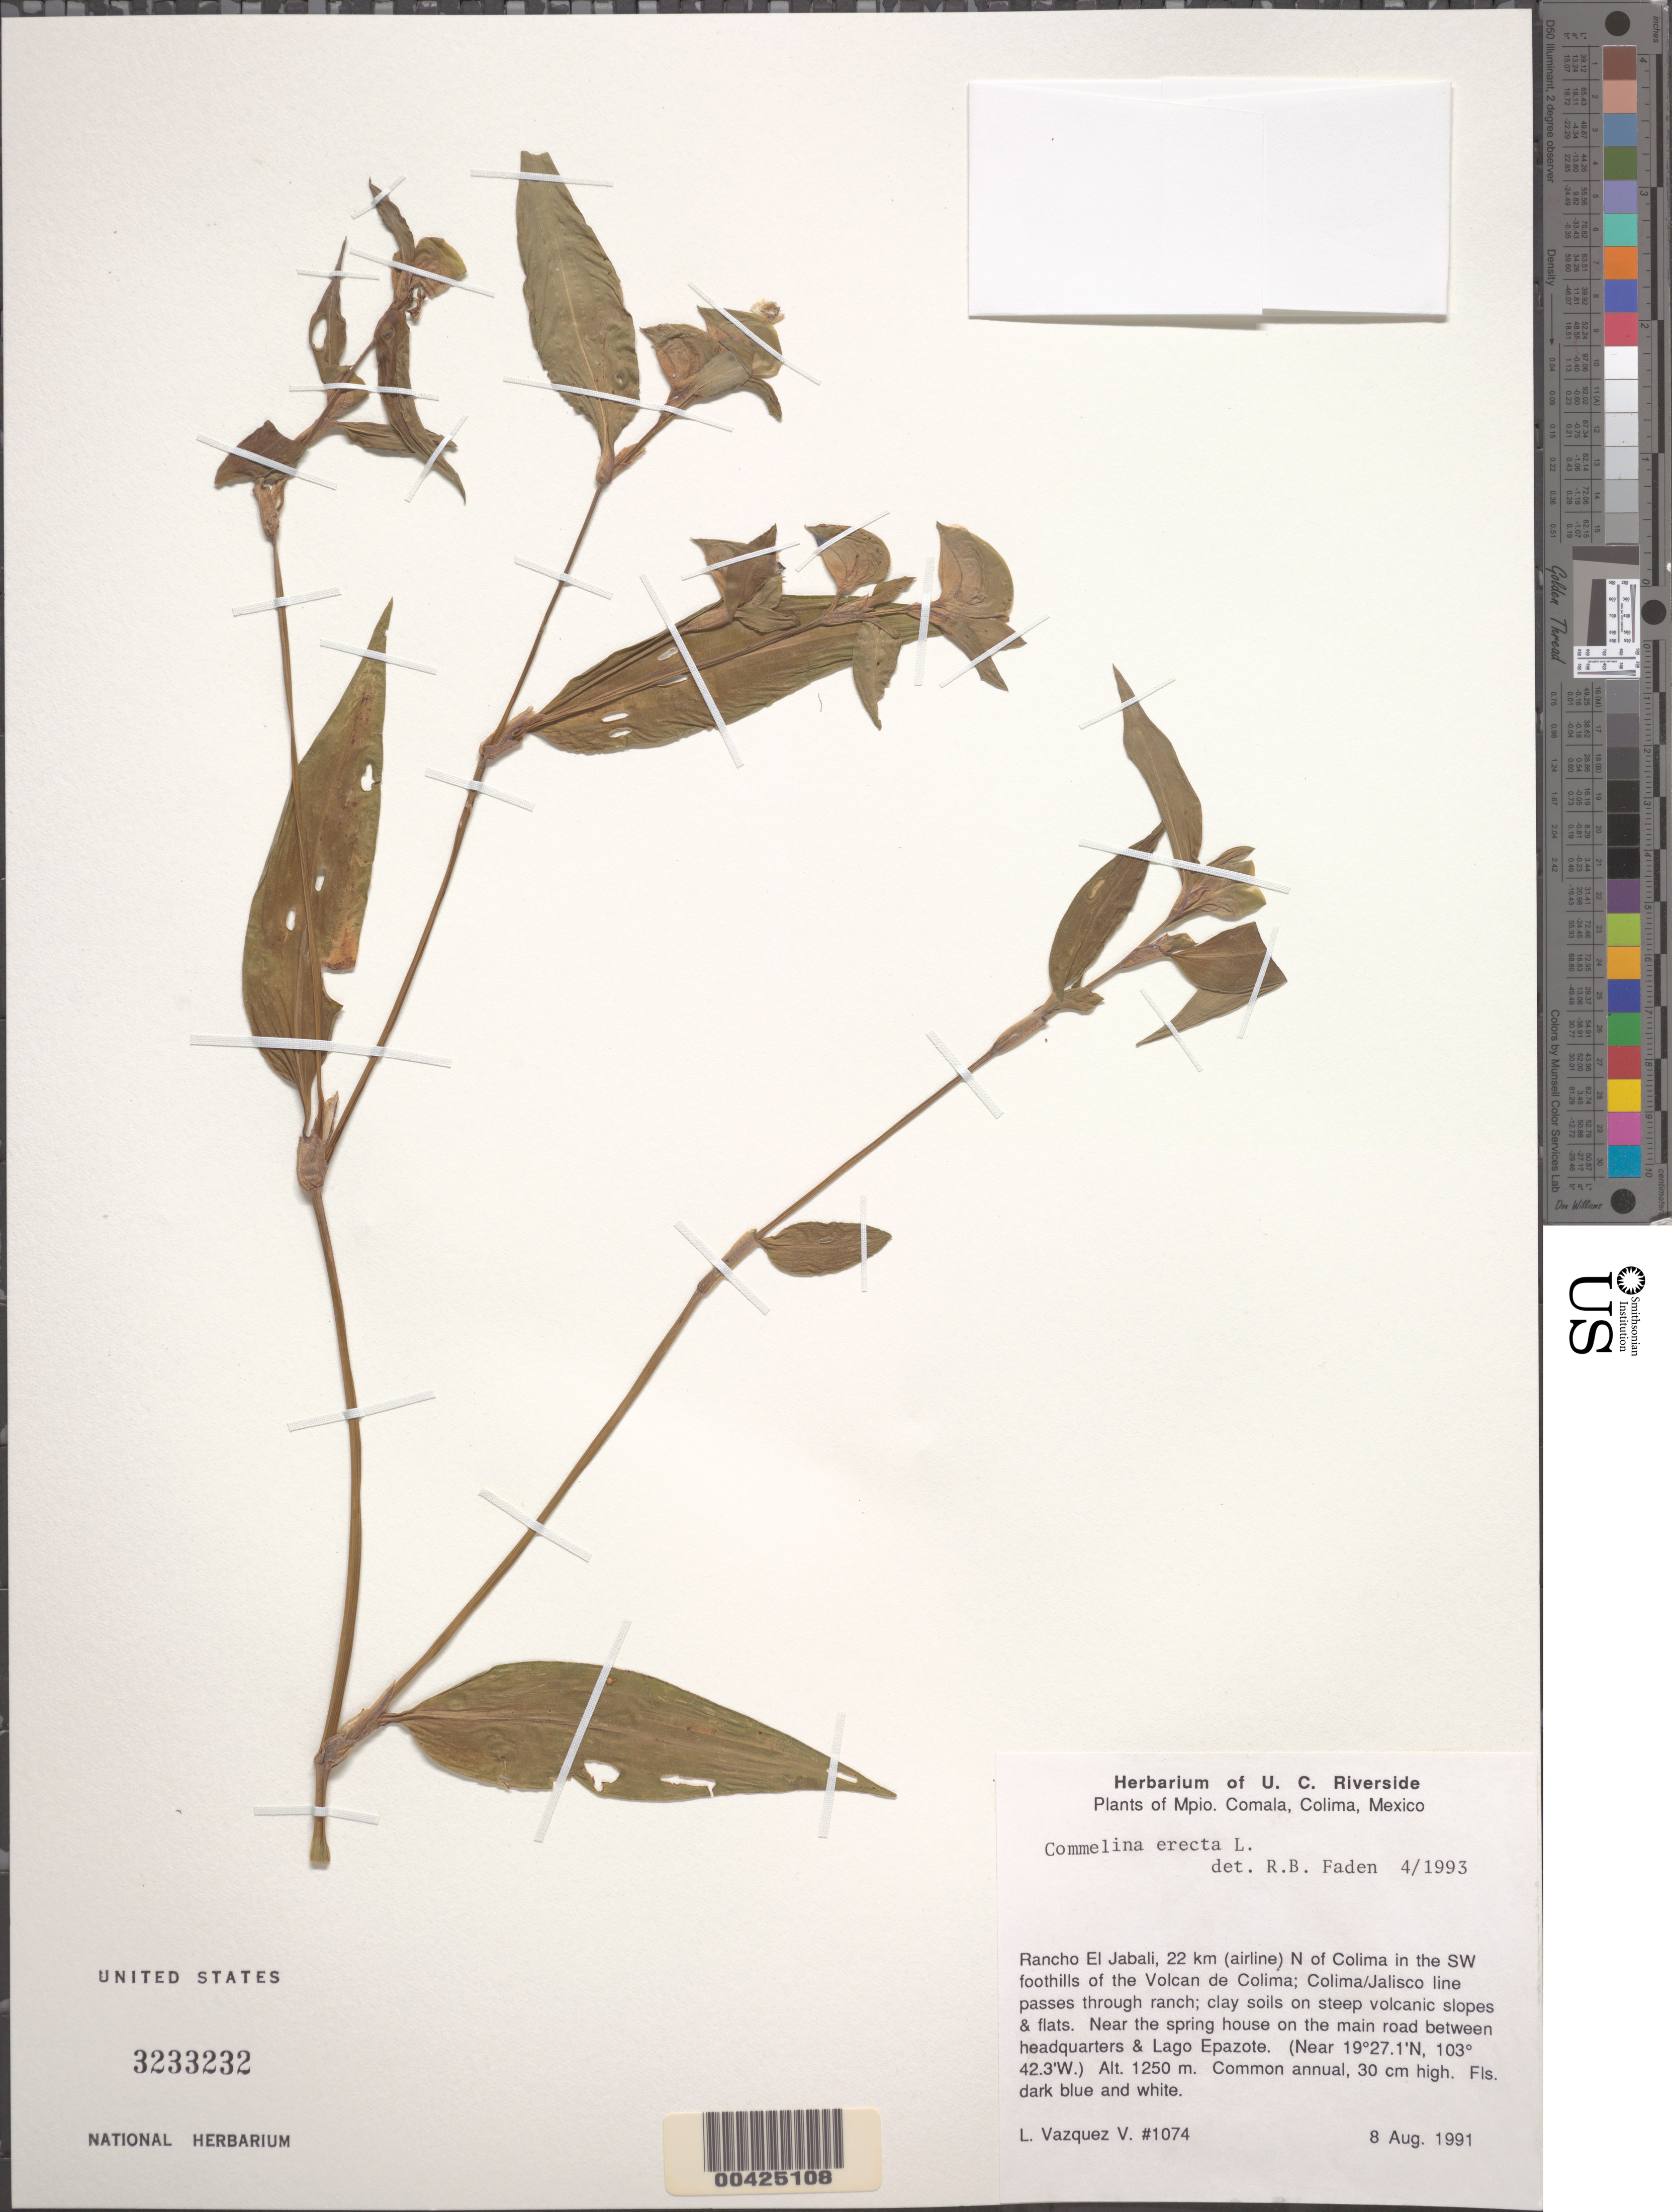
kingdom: Plantae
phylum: Tracheophyta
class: Liliopsida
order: Commelinales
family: Commelinaceae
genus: Commelina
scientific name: Commelina erecta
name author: L.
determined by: Faden, Robert B., (US), Smithsonian Institution - National Museum of Natural History (UNITED STATES)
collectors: L. Vazquez V.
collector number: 1074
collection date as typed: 08 Aug 1991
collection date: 1991-08-08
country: Mexico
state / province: Colima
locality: Comala, Rancho El Jabali, N of Colima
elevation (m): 1250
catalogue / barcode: US 3233232